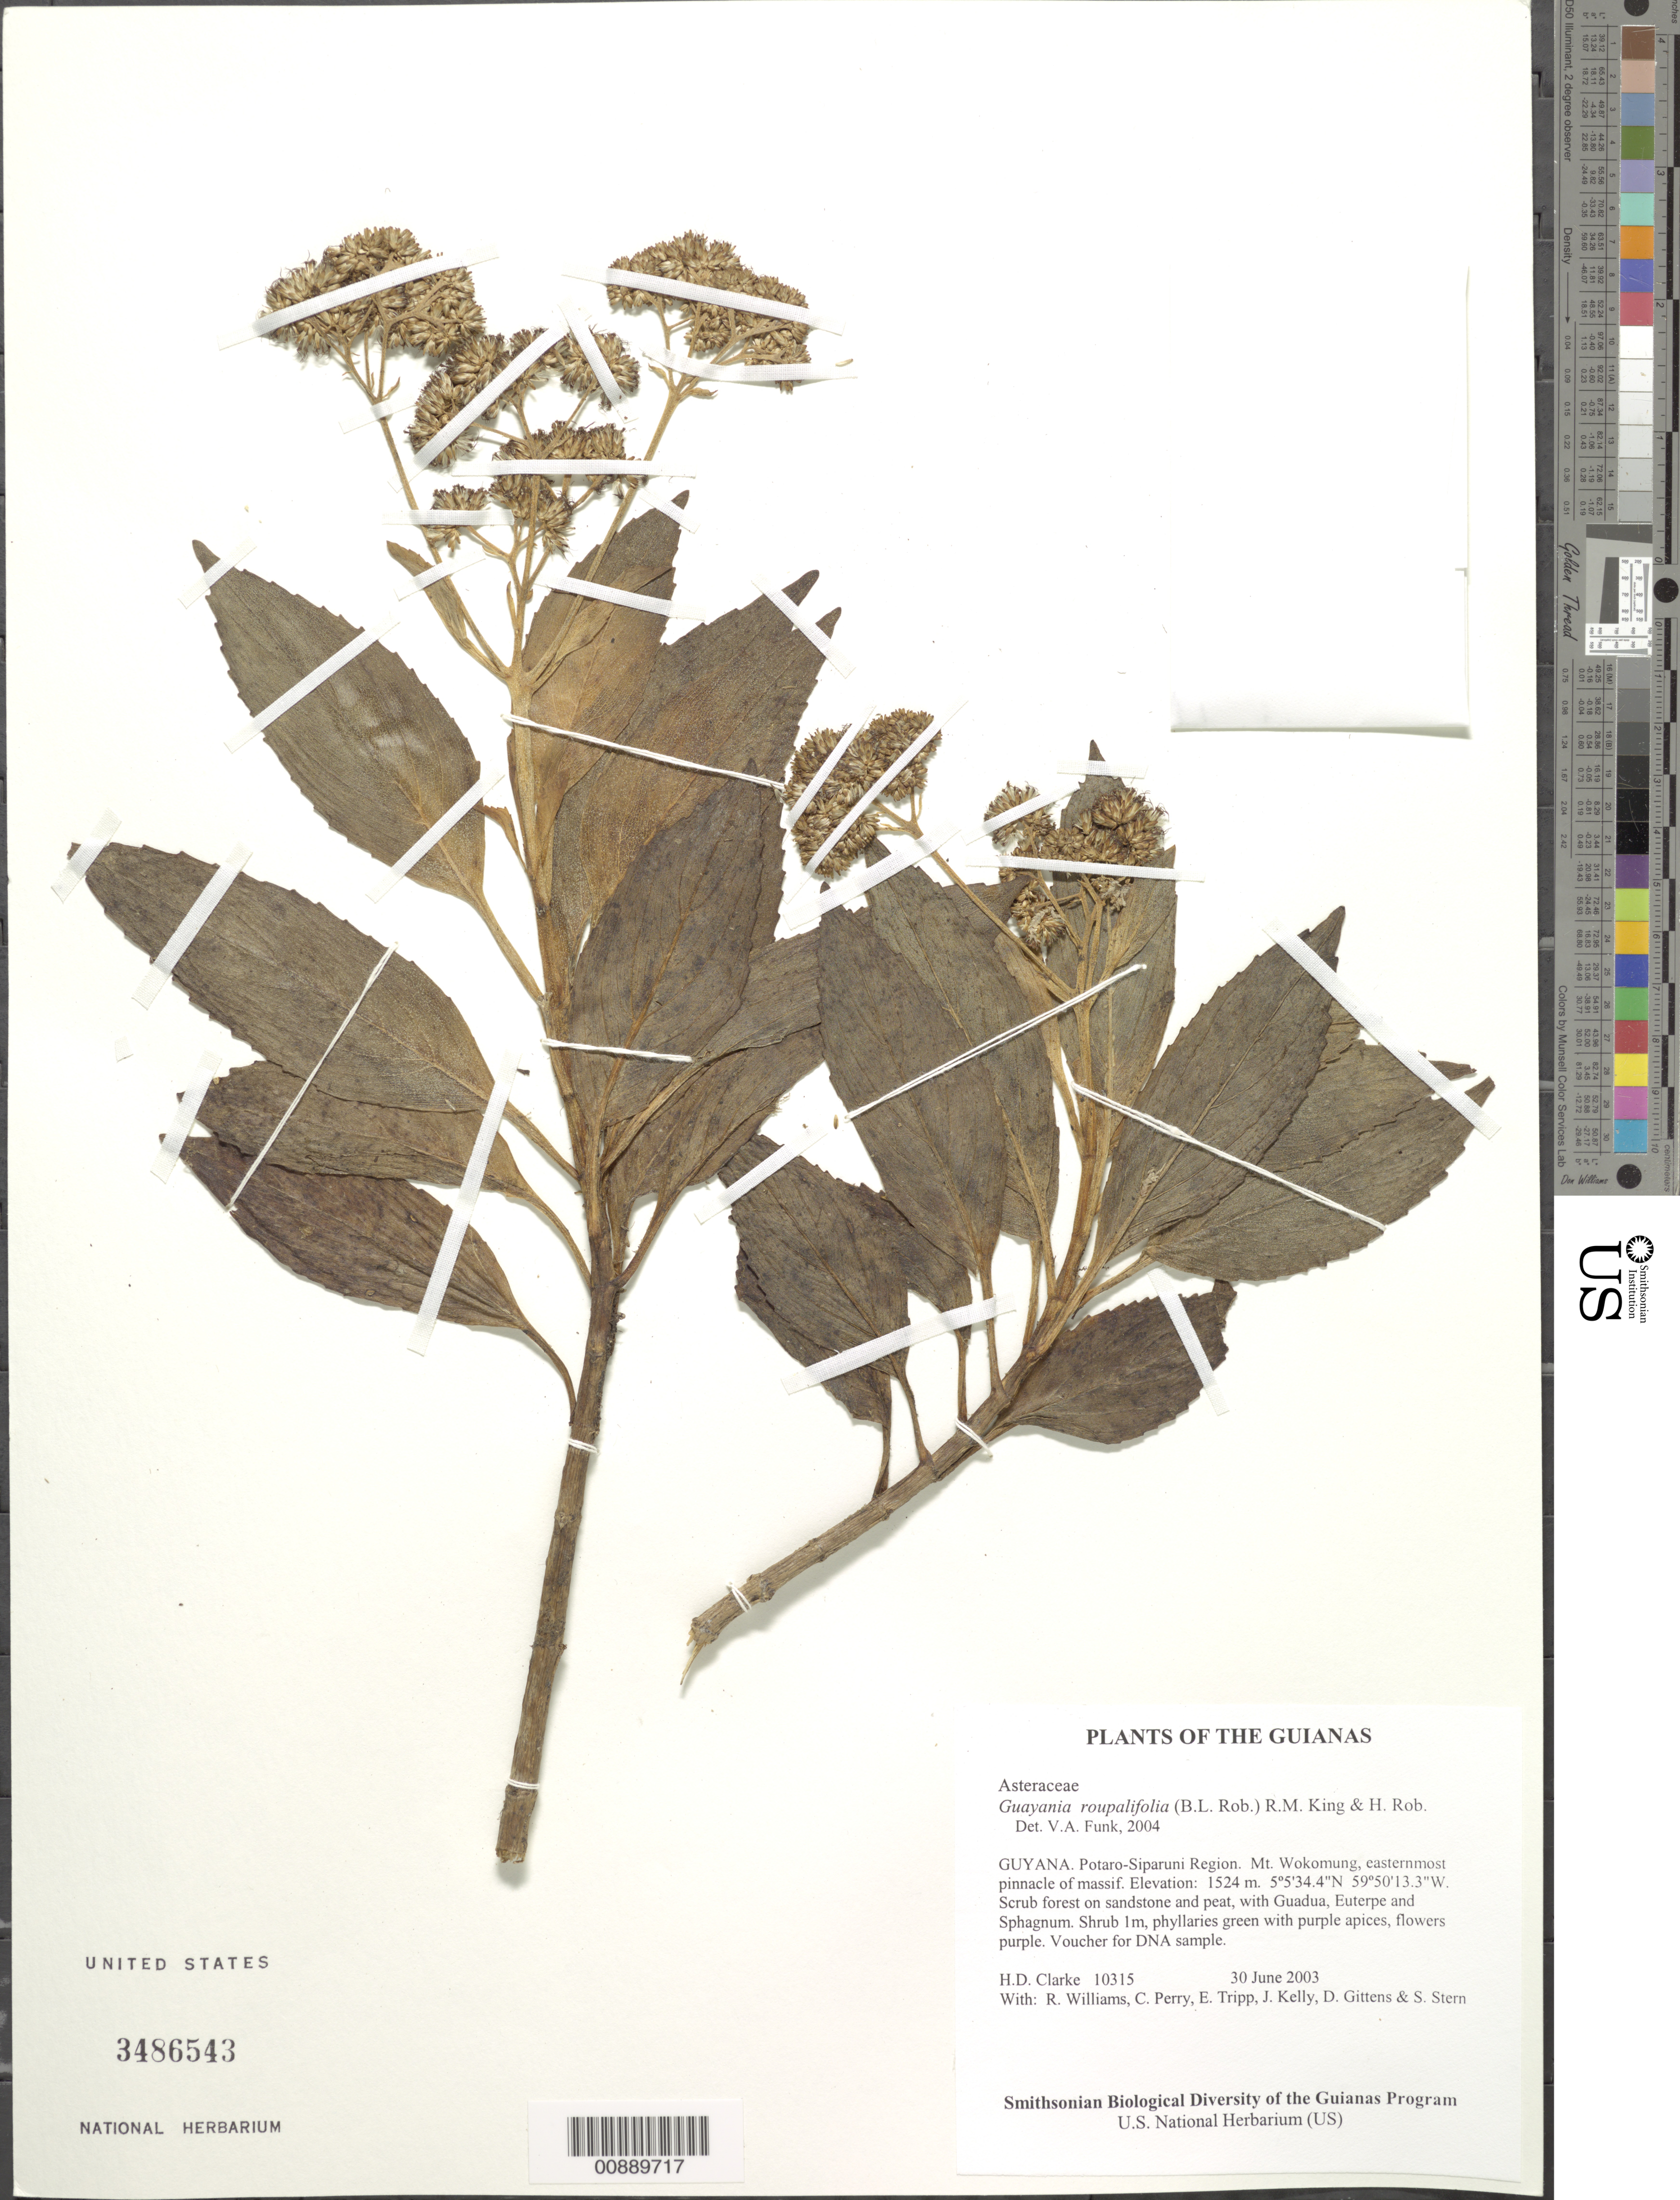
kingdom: Plantae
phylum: Tracheophyta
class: Magnoliopsida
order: Asterales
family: Asteraceae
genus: Guayania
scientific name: Guayania roupalifolia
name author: (B.L. Rob.) R.M. King & H. Rob.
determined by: Funk, Vicki A., (BOT), Smithsonian Institution - National Museum of Natural History (UNITED STATES)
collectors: H. D. Clarke, R. Williams, C. Perry, E. Tripp, J. Kelly, D. Gittens & S. R. Stern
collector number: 10315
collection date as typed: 30 June 2003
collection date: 2003-06-30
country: Guyana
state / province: Potaro-Siparuni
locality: Mt. Wokomung, easternmost pinnacle of massif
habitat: Scrub forest on sandstone and peat, with Guadua, Euterpe and Sphagnum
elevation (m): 1524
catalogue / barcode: US 3486543